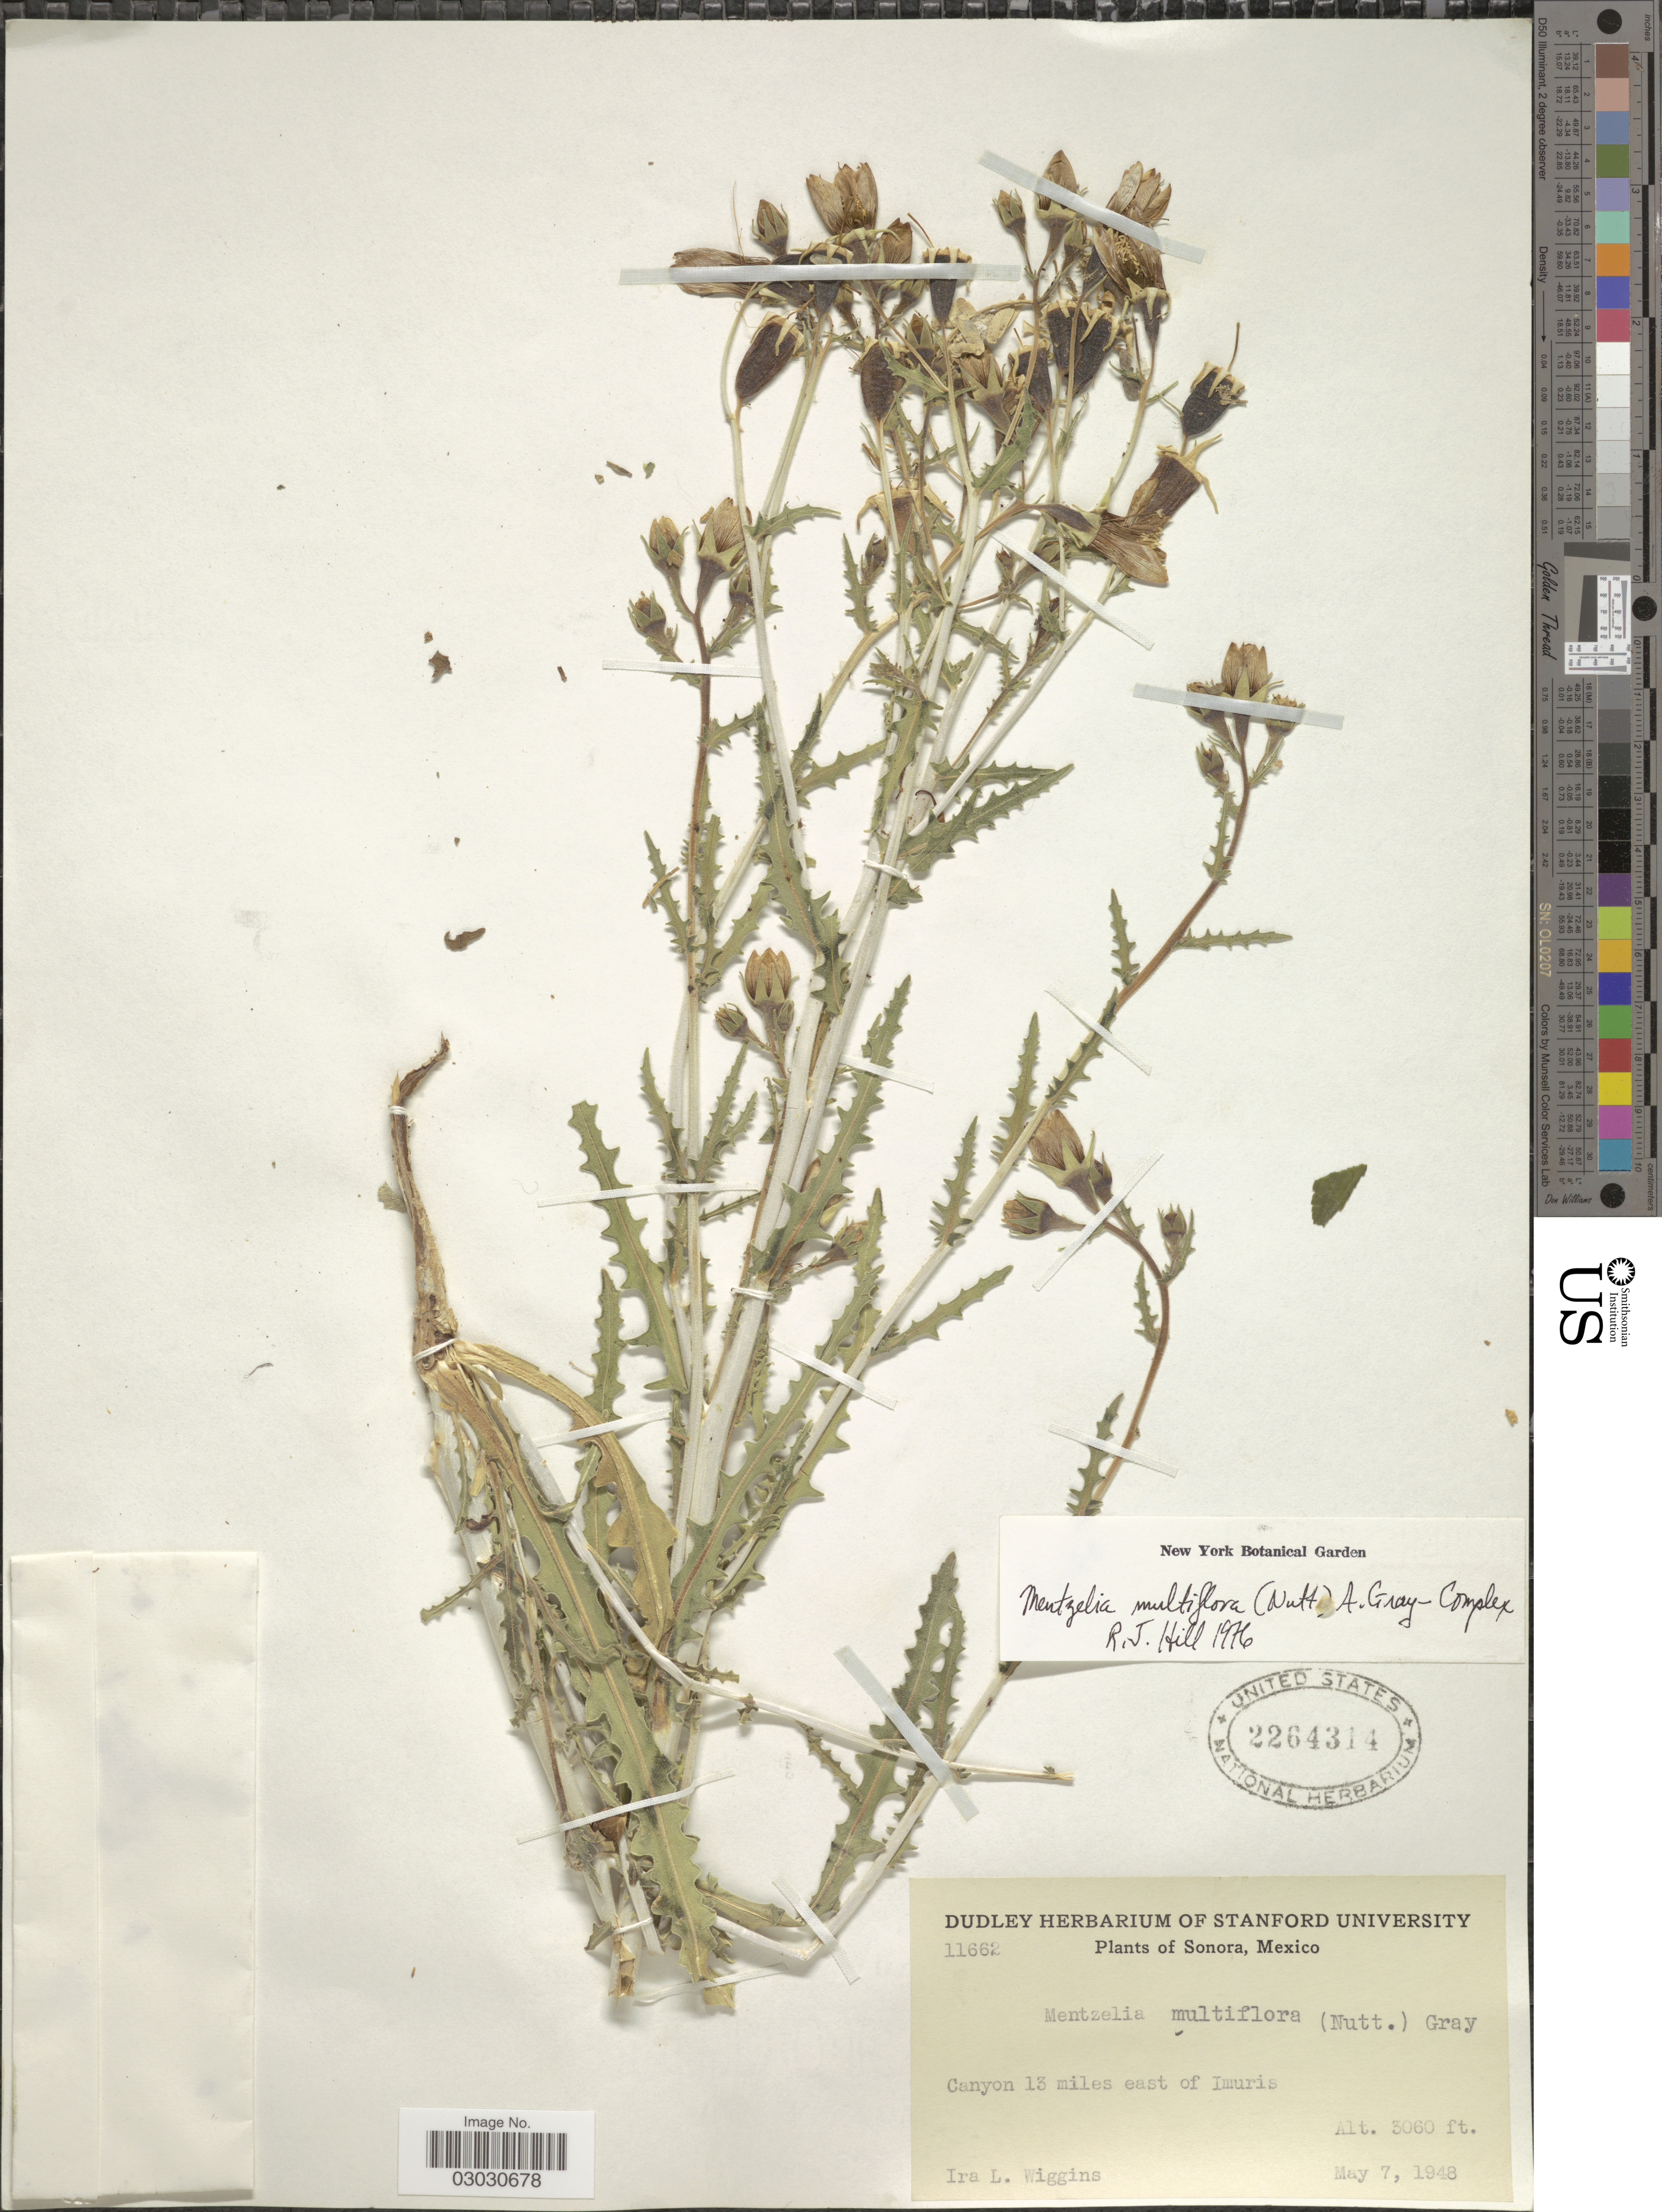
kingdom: Plantae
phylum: Tracheophyta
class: Magnoliopsida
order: Cornales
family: Loasaceae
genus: Mentzelia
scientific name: Mentzelia multiflora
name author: (Nutt.) A. Gray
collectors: I. L. Wiggins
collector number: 11662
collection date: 1948-05-07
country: Mexico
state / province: Sonora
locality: Canyon 13 miles east of Imuris.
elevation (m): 933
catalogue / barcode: US 2264314